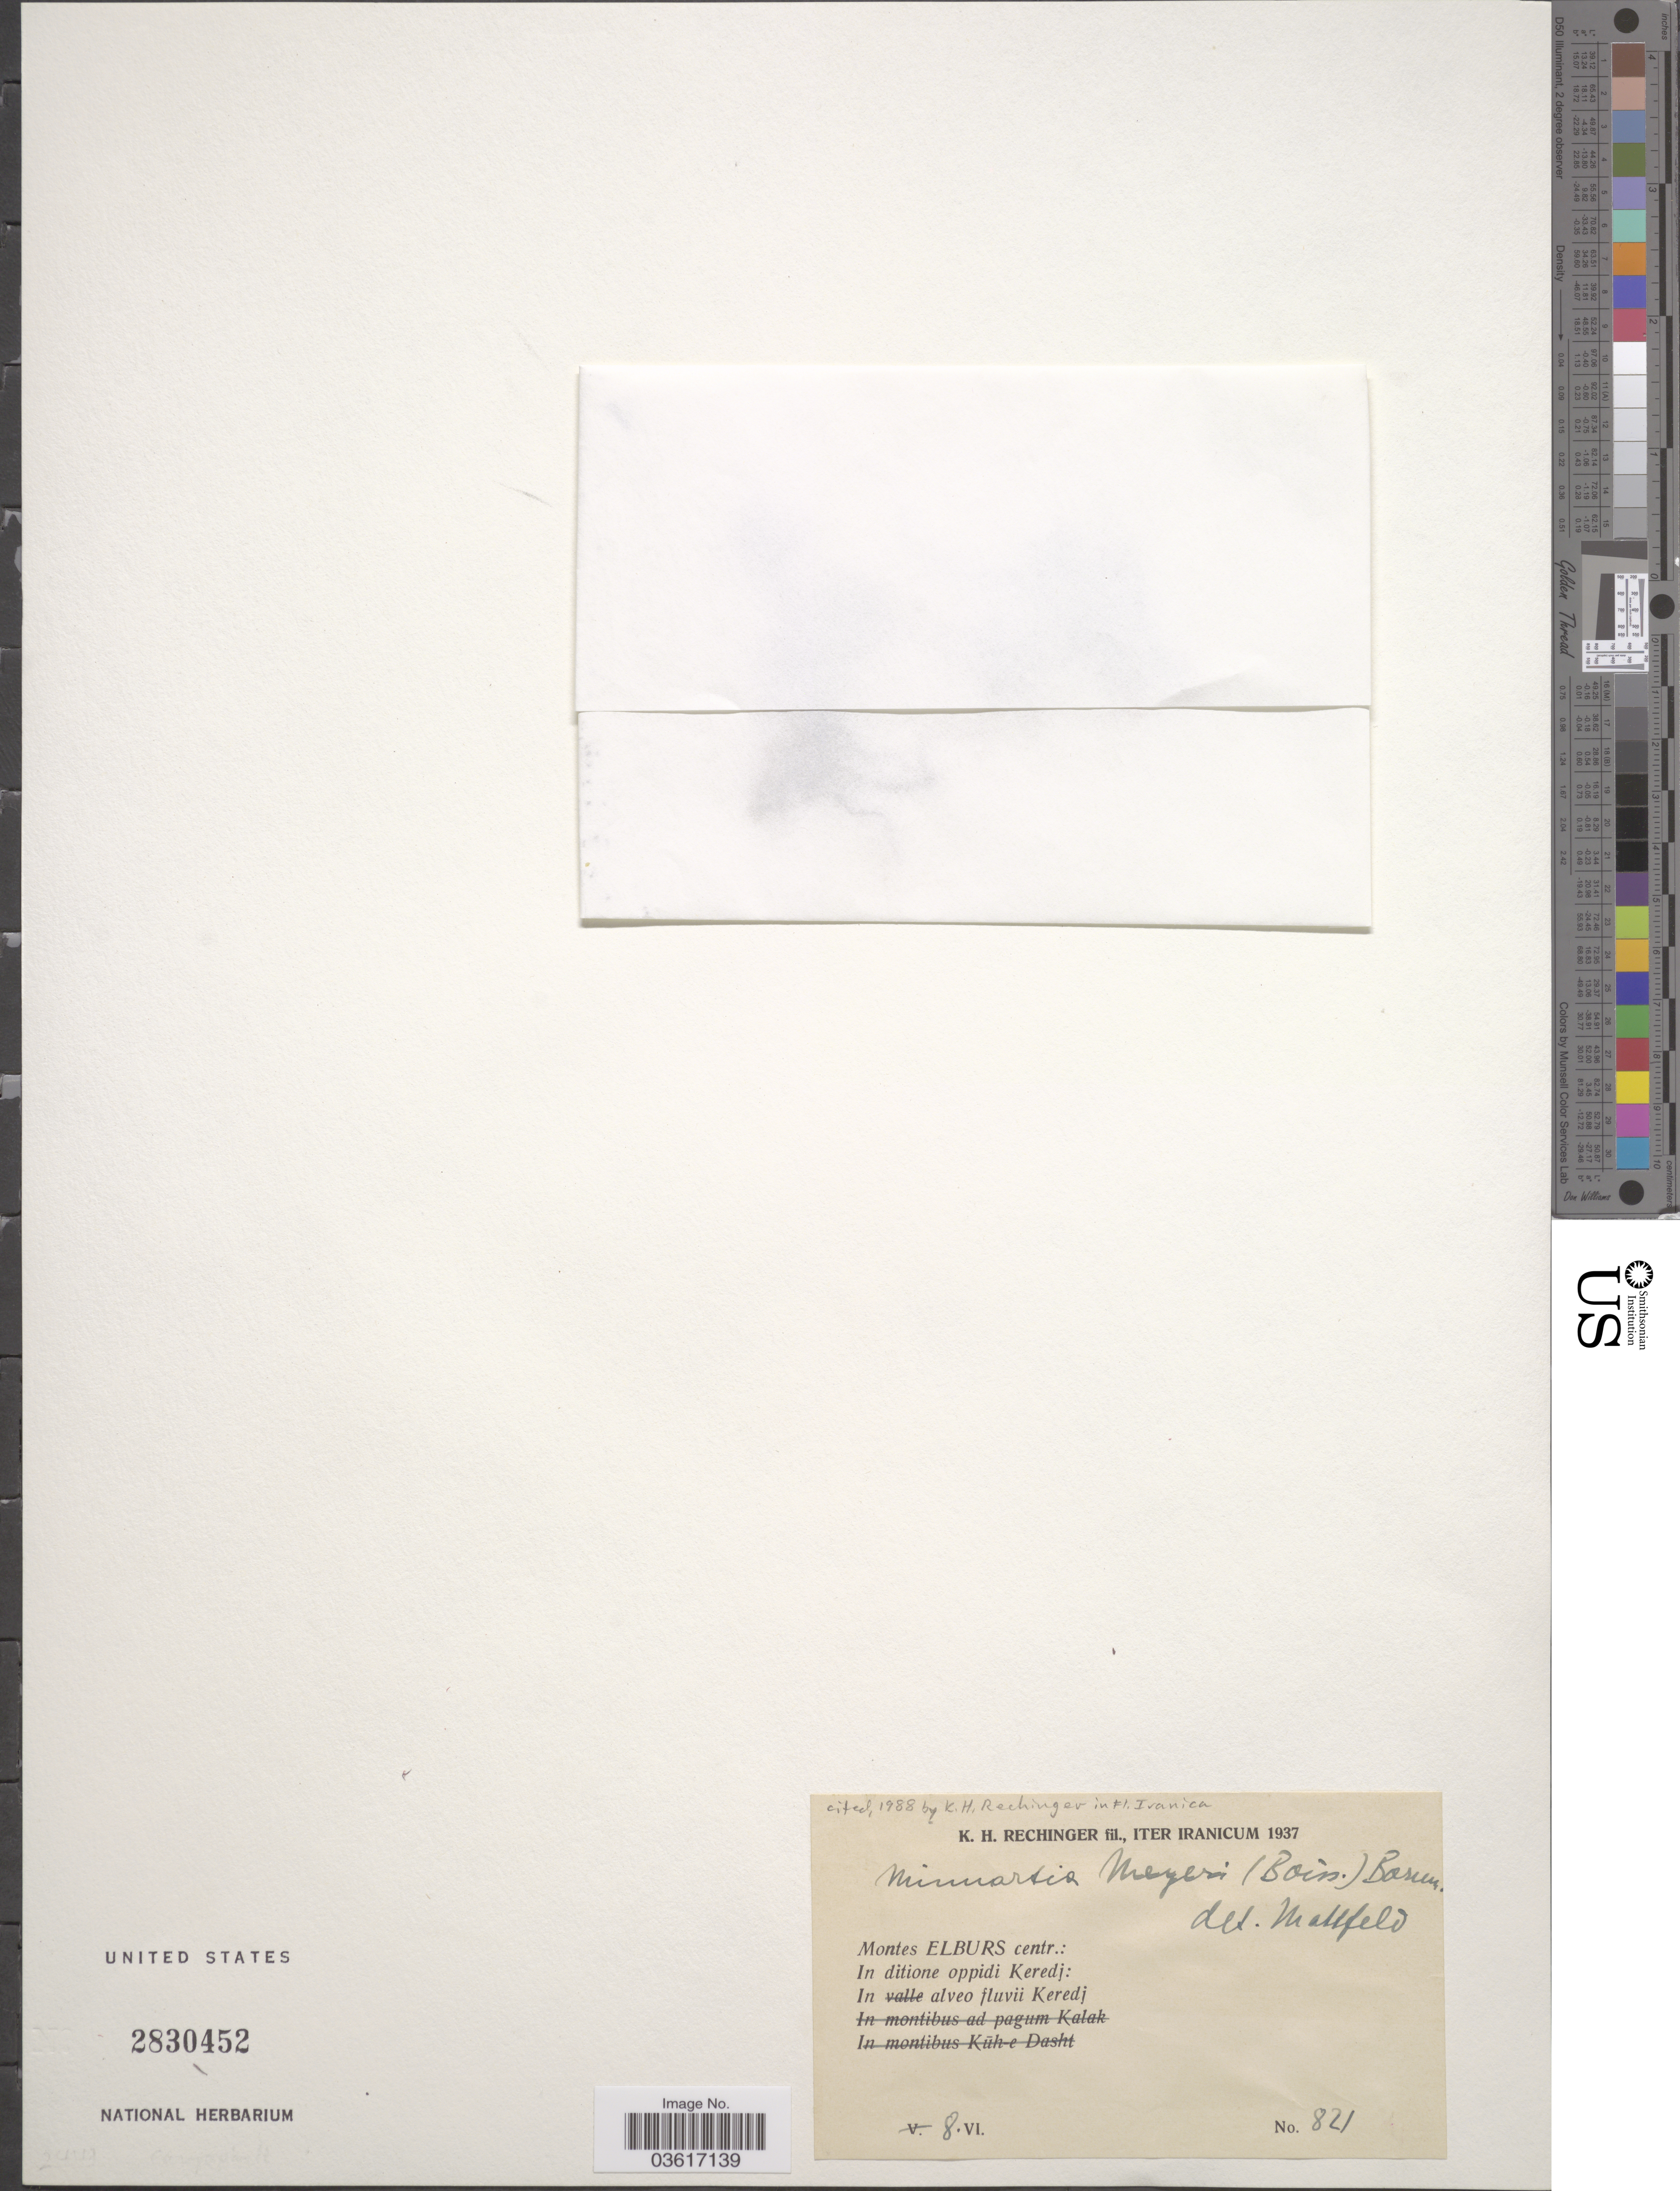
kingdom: Plantae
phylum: Tracheophyta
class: Magnoliopsida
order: Caryophyllales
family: Caryophyllaceae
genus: Minuartia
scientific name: Minuartia meyeri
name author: (Boiss.) Bornm.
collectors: K. H. Rechinger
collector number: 821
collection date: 1937-06-08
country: Iran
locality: Iter Iranicum. Montes Elburs centr.: In ditione oppidi Keredj: In alveo fluvii Keredj.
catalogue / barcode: US 2830452